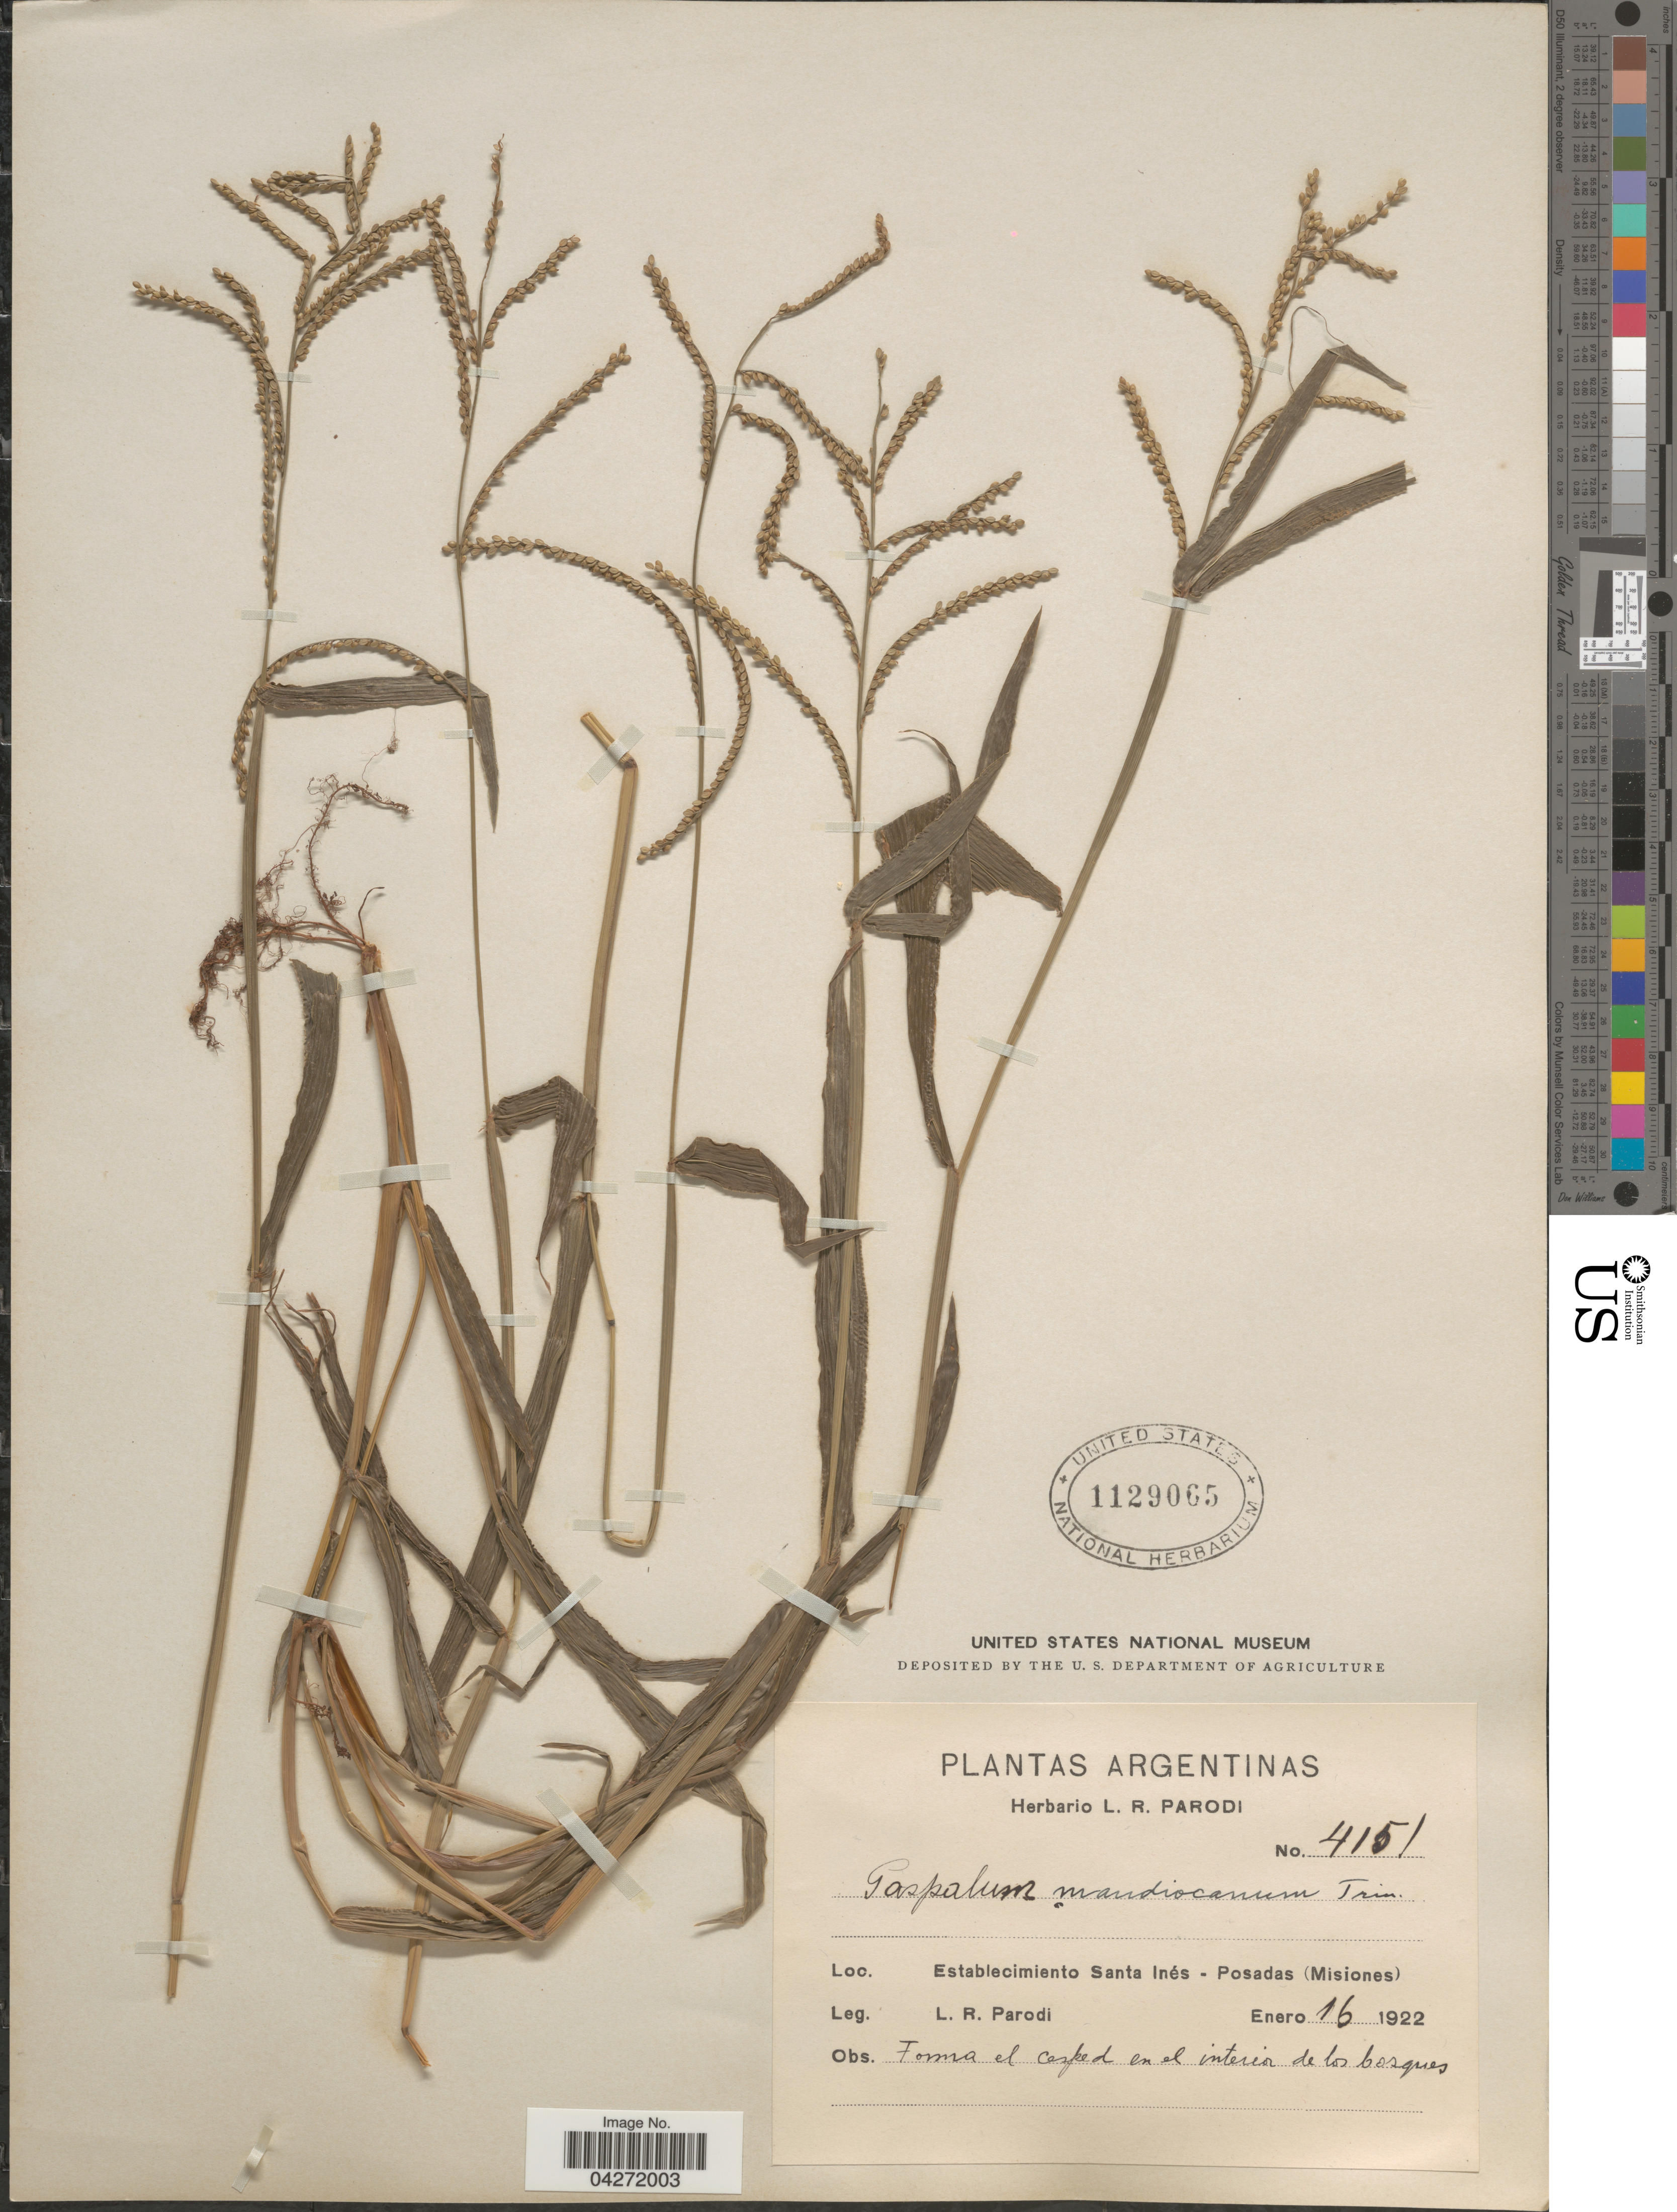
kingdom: Plantae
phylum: Tracheophyta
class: Liliopsida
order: Poales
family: Poaceae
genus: Paspalum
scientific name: Paspalum mandiocanum var. mandiocanum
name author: Trin.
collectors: L. R. Parodi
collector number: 4151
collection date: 1922-01-16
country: Argentina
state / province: Misiones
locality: Establecimiento Santa Inés - Posadas (Misiones).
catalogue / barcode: US 1129065